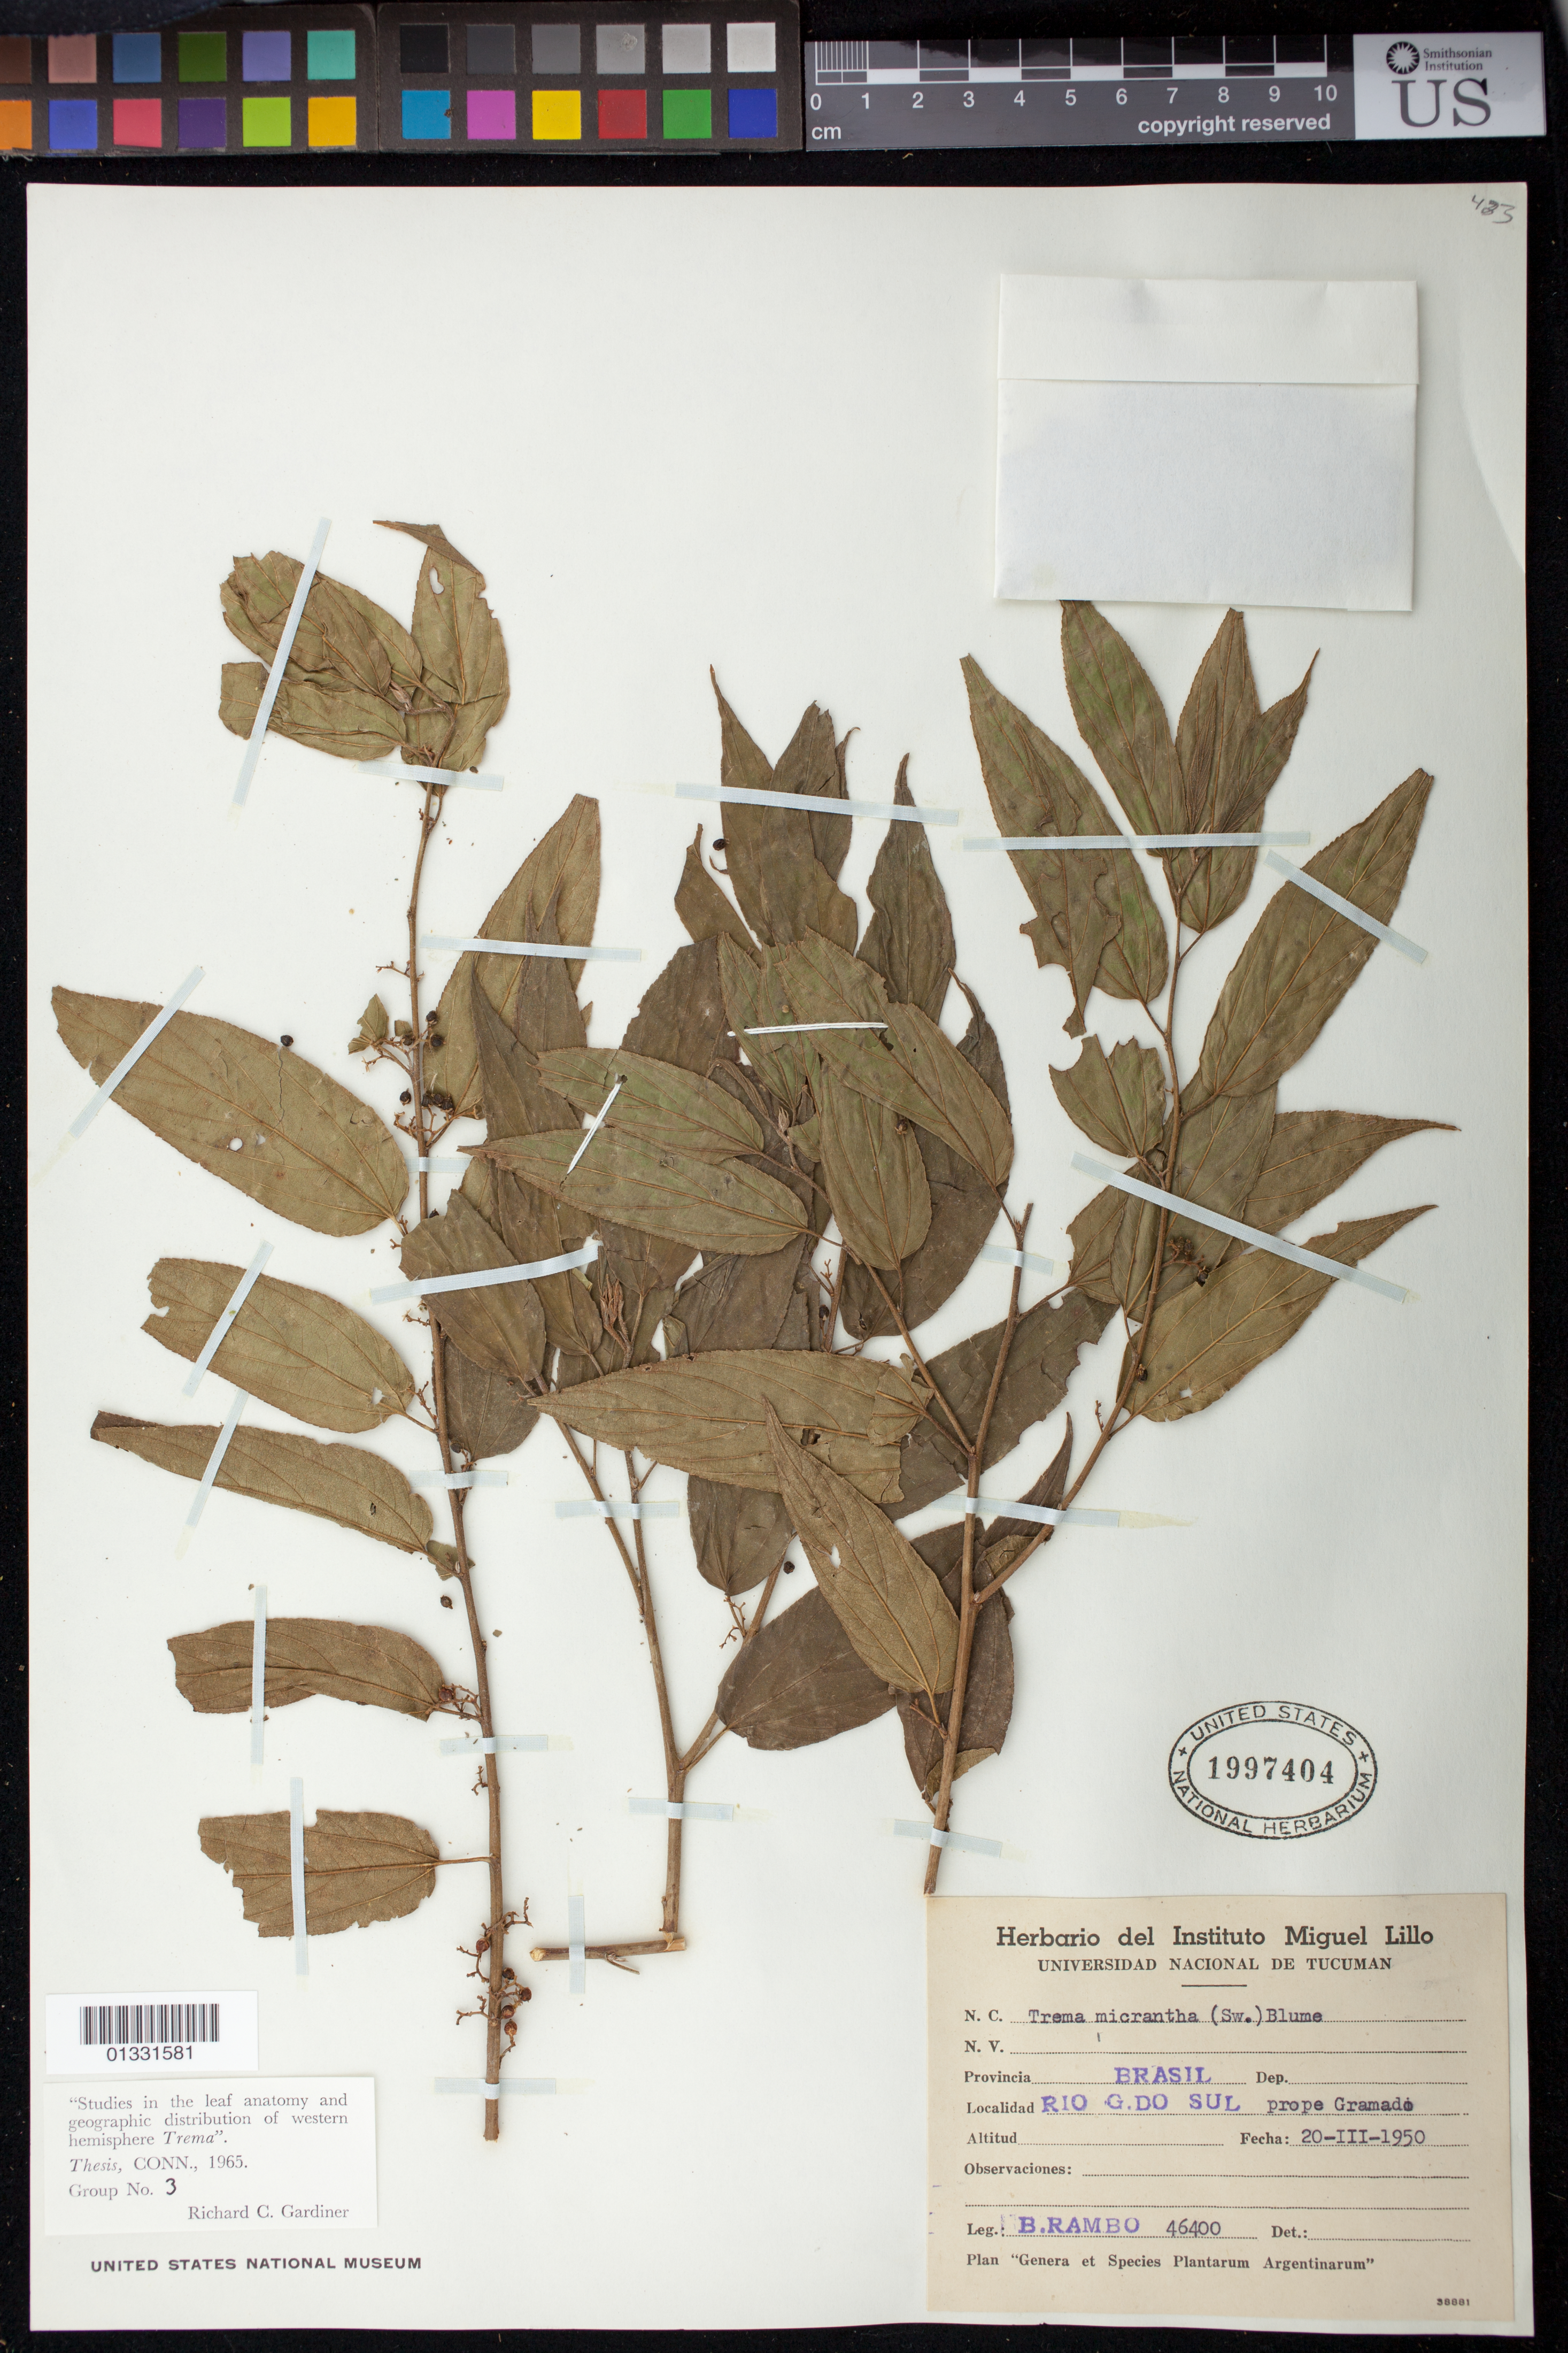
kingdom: Plantae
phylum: Tracheophyta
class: Magnoliopsida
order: Rosales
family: Cannabaceae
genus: Trema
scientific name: Trema micranthum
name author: (L.) Blume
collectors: B. Rambo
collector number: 46400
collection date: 1950-03-20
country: Brazil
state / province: Rio Grande do Sul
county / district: Gramado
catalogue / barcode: US 1997404